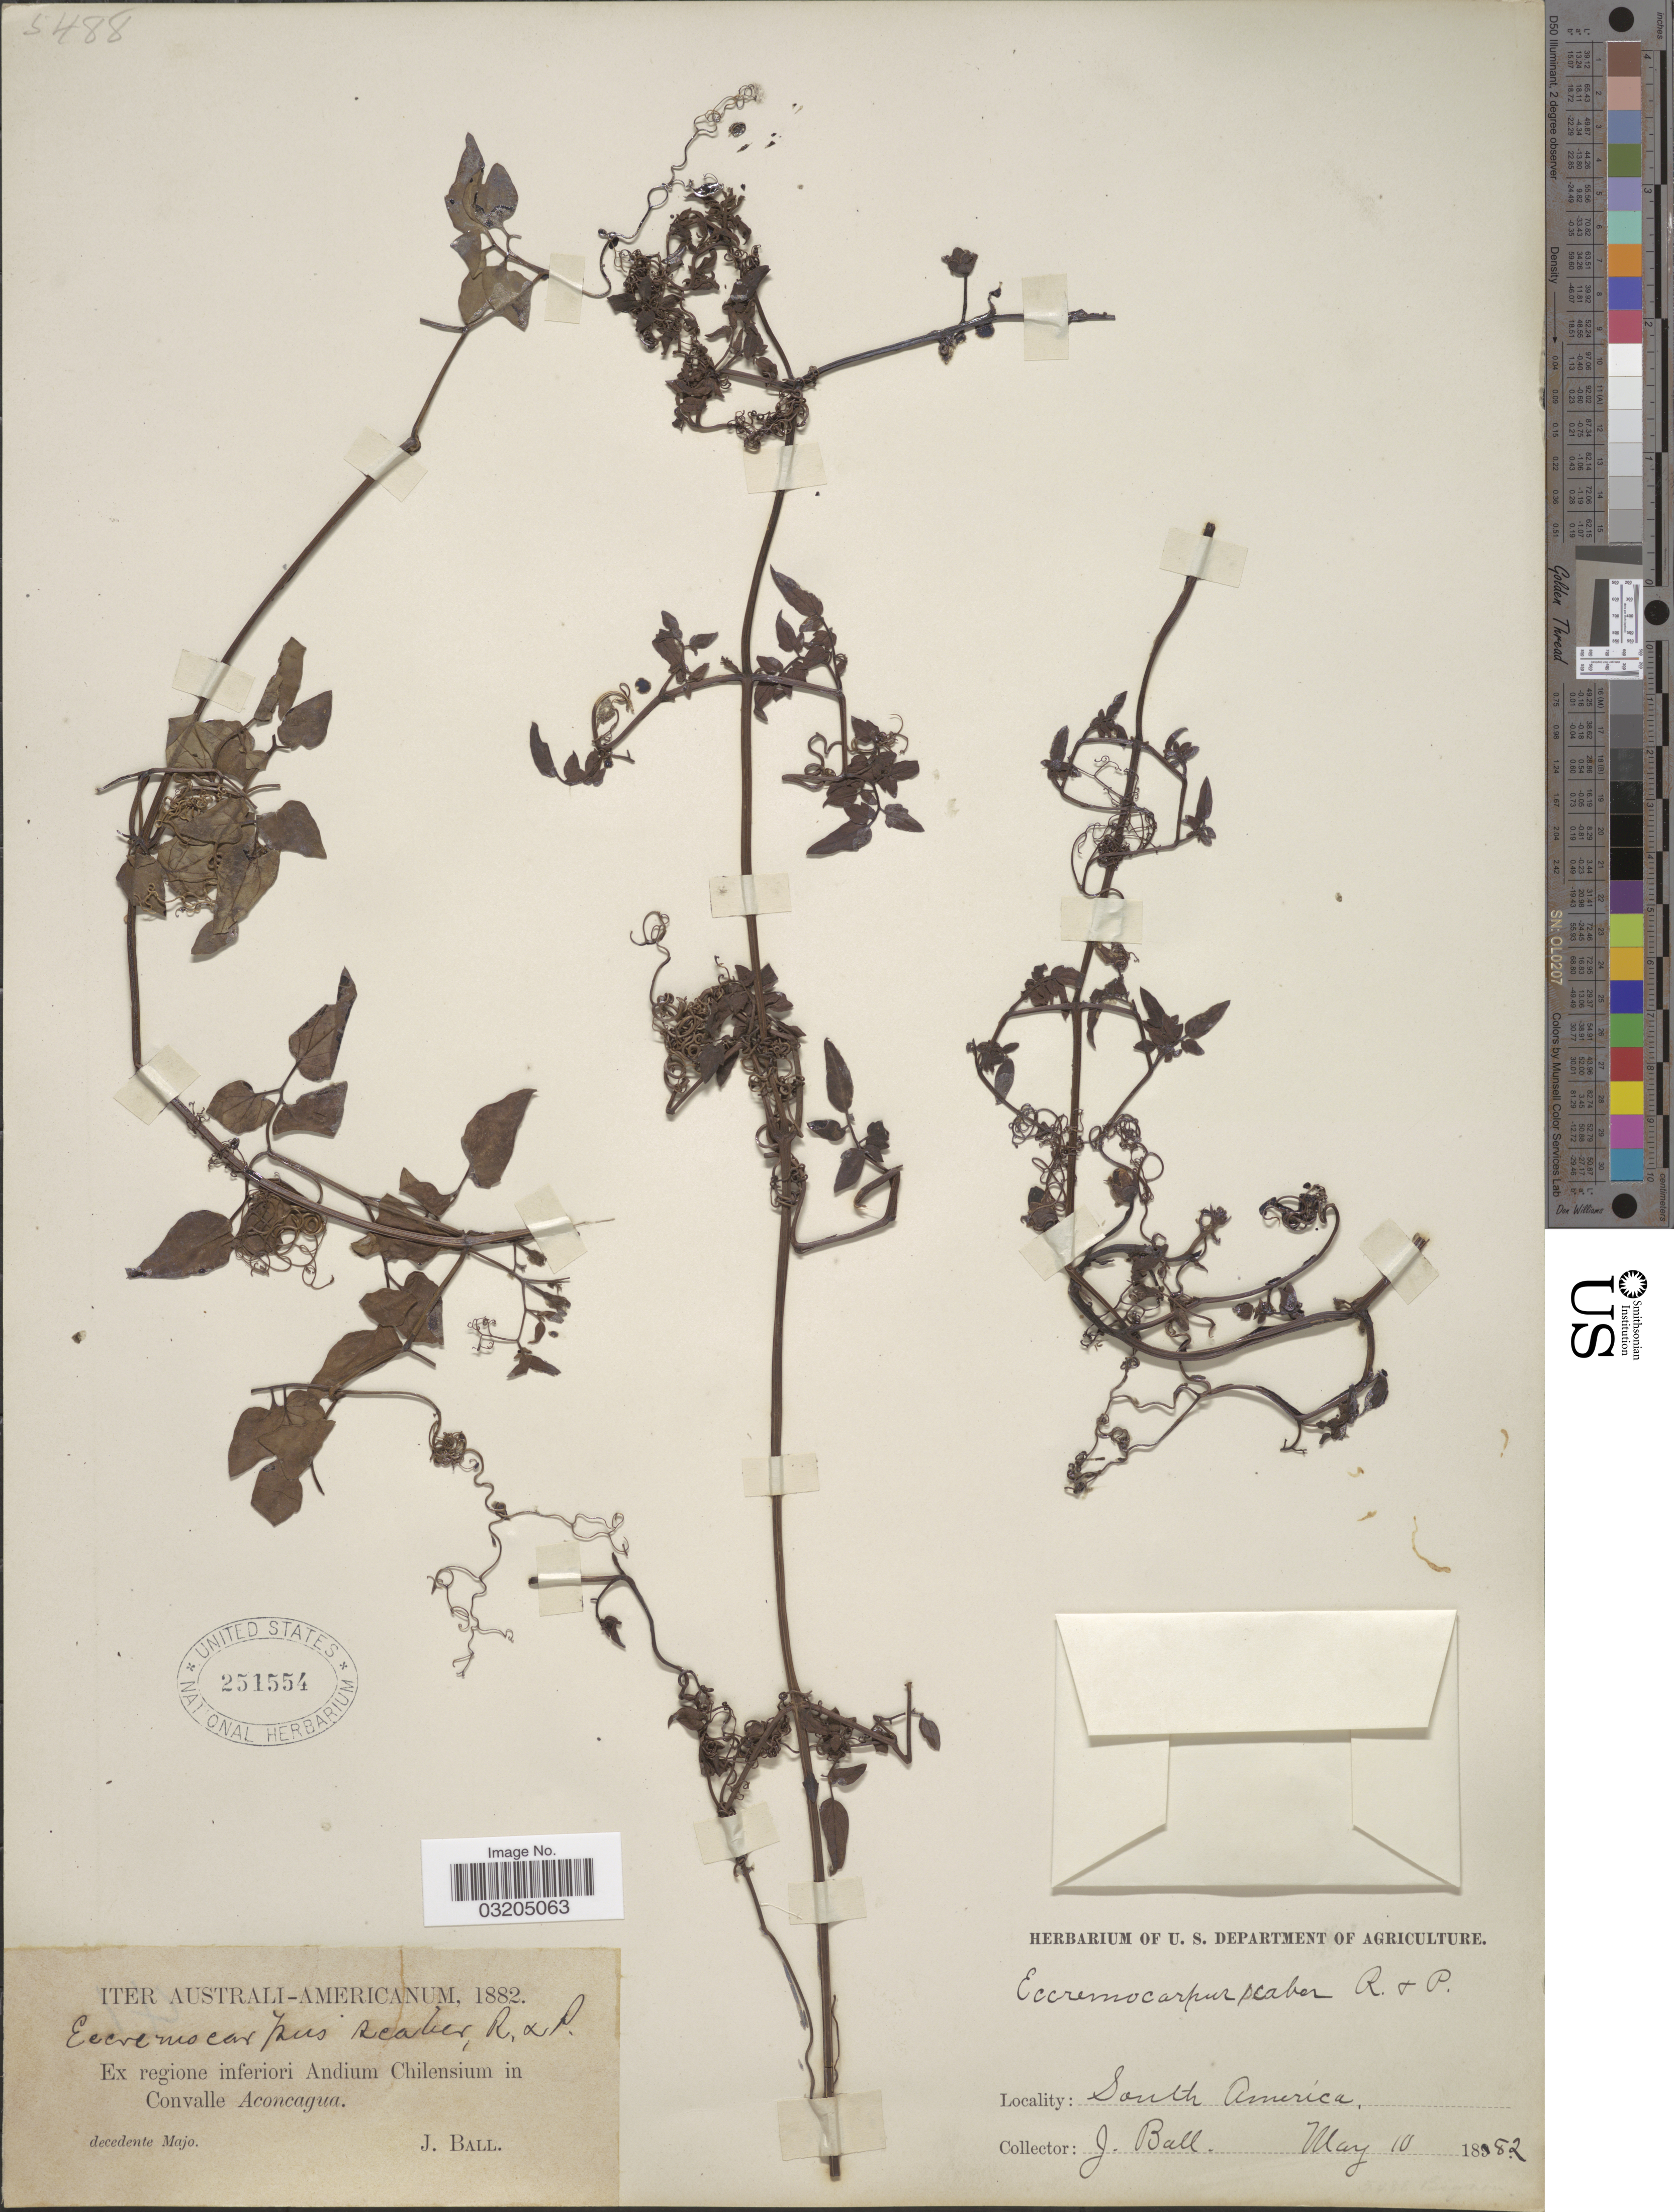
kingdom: Plantae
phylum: Tracheophyta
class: Magnoliopsida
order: Lamiales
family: Bignoniaceae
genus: Eccremocarpus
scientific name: Eccremocarpus scaber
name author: Ruiz & Pav.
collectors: J. Ball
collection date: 1882-05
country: Chile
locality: Ex regione inferiori Andium Chilensium in Convalle Aconcagua.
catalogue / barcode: US 251554